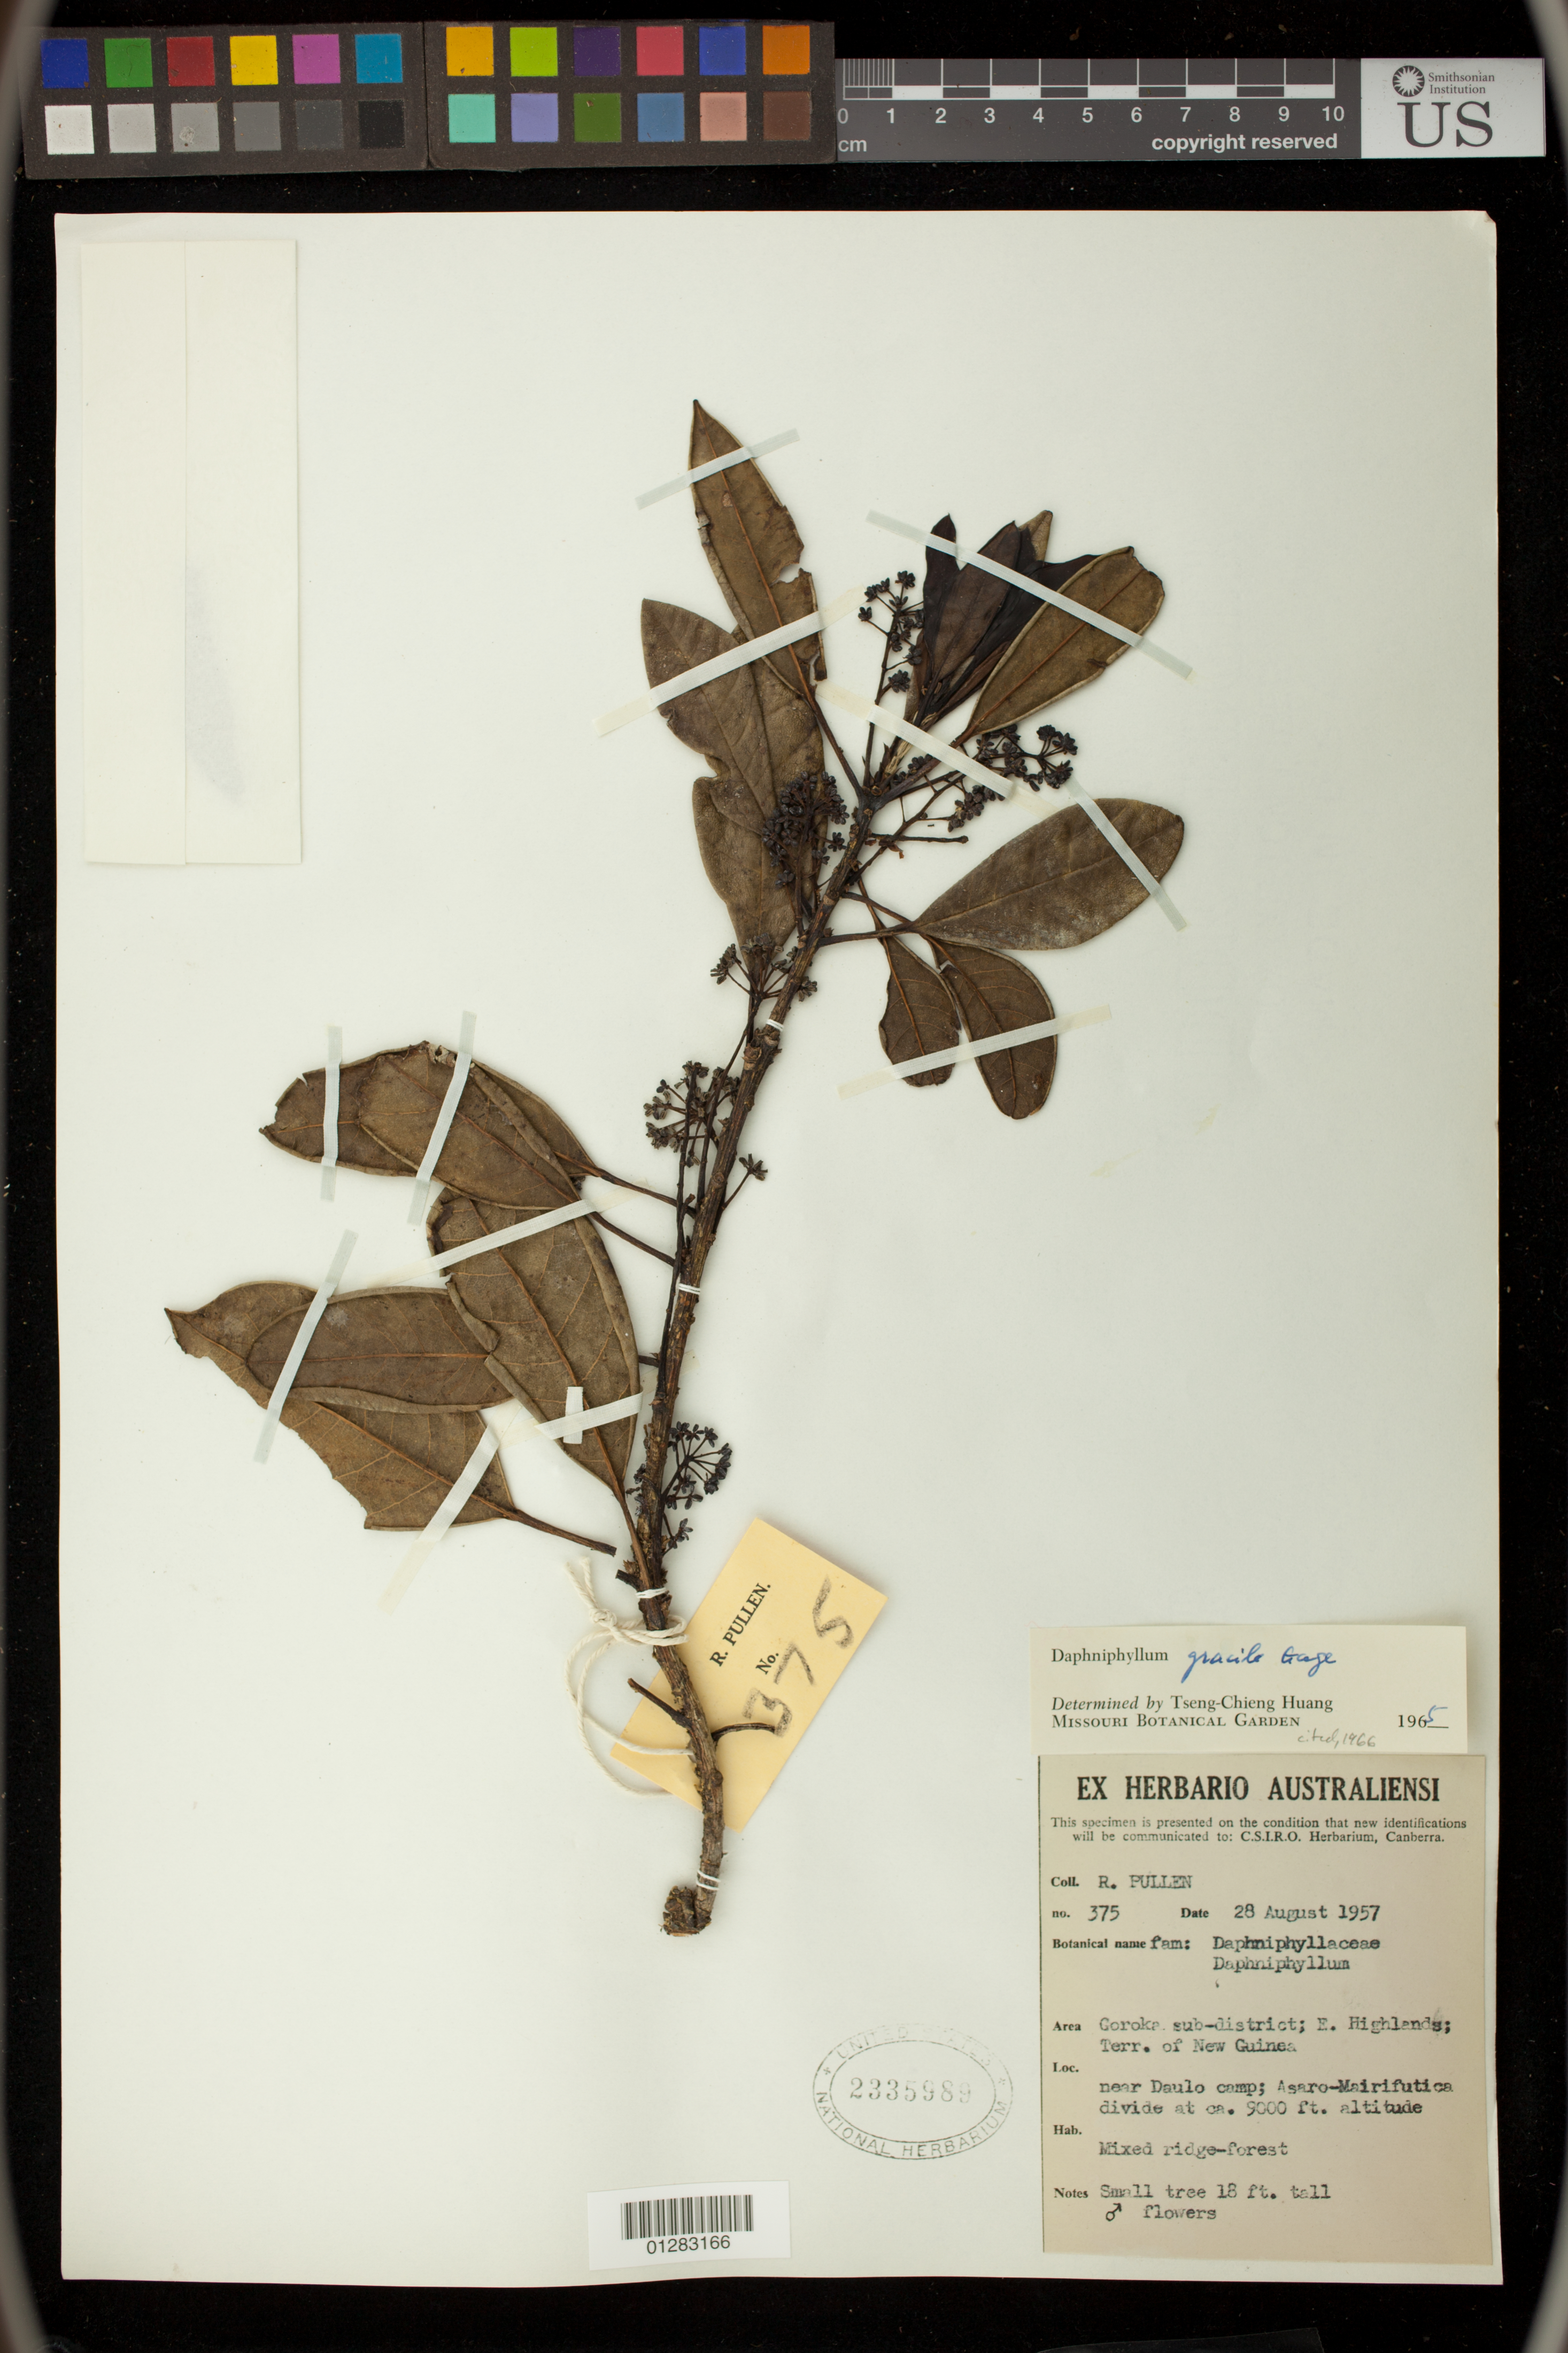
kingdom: Plantae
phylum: Tracheophyta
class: Magnoliopsida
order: Saxifragales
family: Daphniphyllaceae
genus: Daphniphyllum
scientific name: Daphniphyllum gracile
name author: Gage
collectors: R. Pullen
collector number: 375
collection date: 1957-08-28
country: Papua New Guinea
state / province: Eastern Highlands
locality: near Daulo camp; Asaro-Mairifutica divide, Goroka subdistrict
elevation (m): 2743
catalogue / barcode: US 2335989